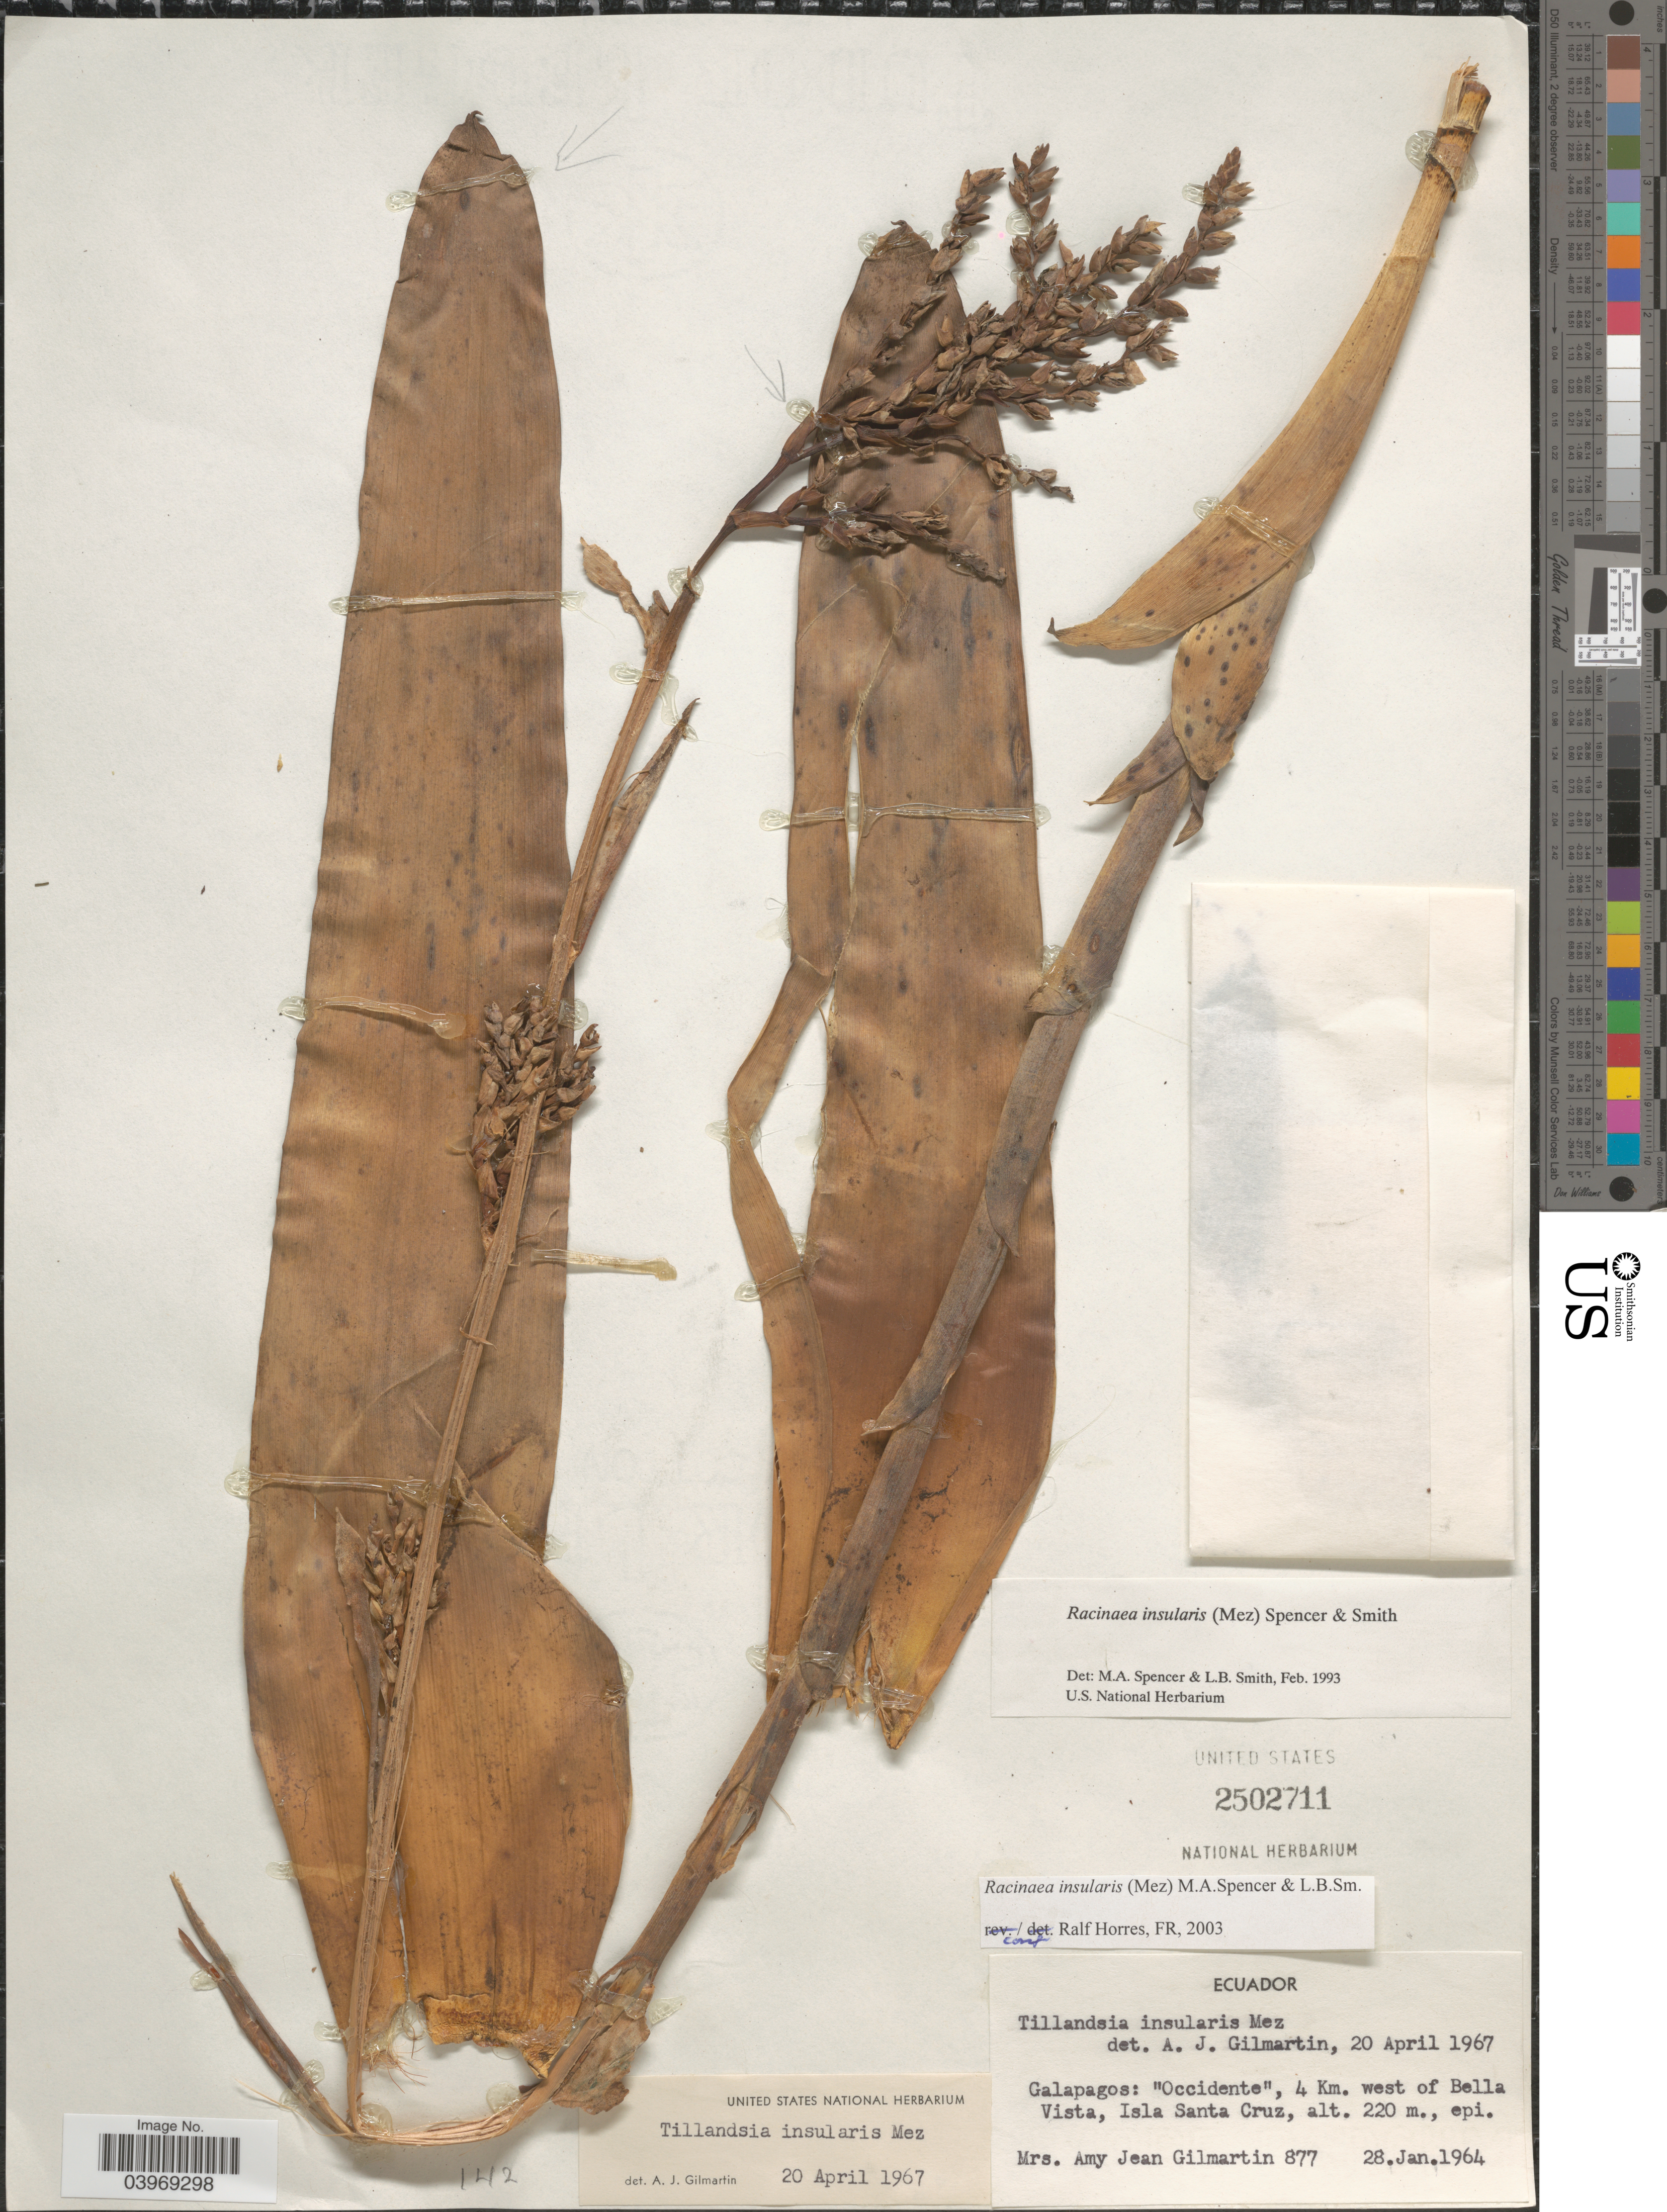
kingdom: Plantae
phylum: Tracheophyta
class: Liliopsida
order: Poales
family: Bromeliaceae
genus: Racinaea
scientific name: Racinaea insularis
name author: (Mez) M.A. Spencer & L.B. Sm.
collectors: A. J. Gilmartin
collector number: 877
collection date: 1964-01-28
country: Ecuador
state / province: Colón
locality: Galapagos: "Occidente", 4 Km. west of Bella Vista, Isla Santa Cruz.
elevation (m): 220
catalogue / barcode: US 2502711